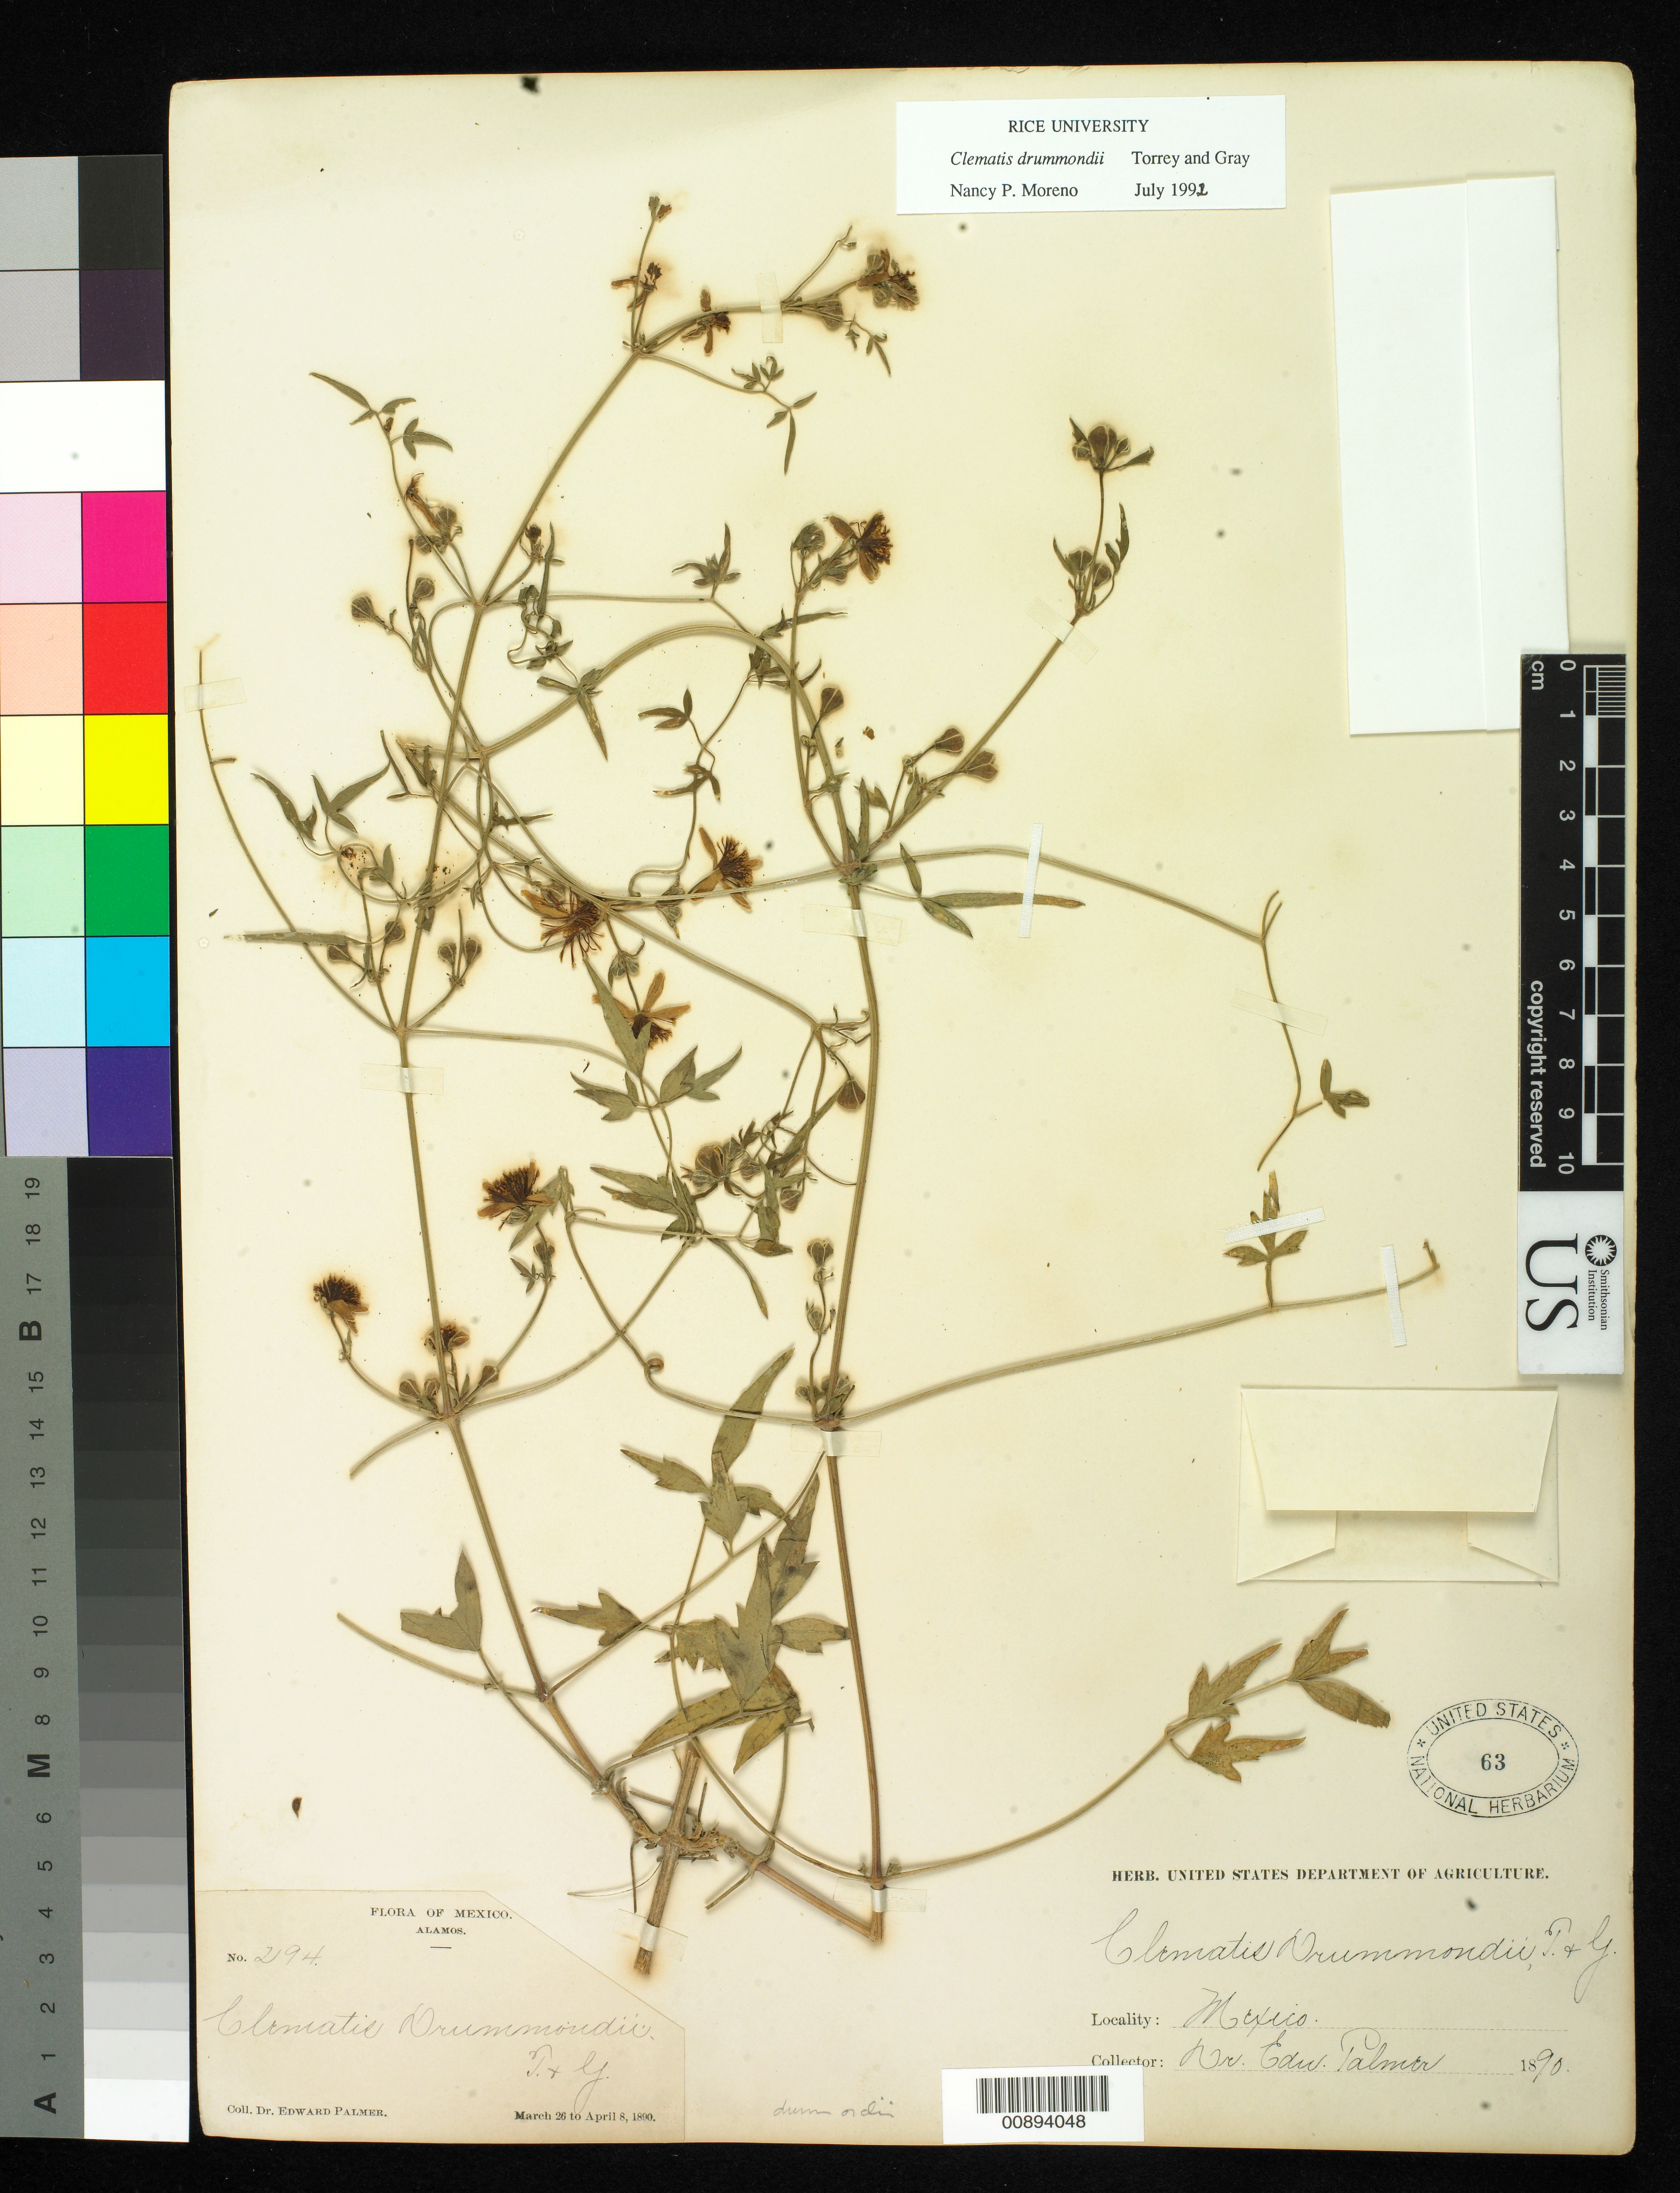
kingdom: Plantae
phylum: Tracheophyta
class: Magnoliopsida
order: Ranunculales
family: Ranunculaceae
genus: Clematis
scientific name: Clematis drummondii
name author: Torr. & A. Gray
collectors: E. Palmer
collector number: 294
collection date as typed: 26 Mar 1890 to 08 Apr 1890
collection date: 1890-03-26/1890-04-08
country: Mexico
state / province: Sonora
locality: Alamos, Sonora.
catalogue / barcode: US 63